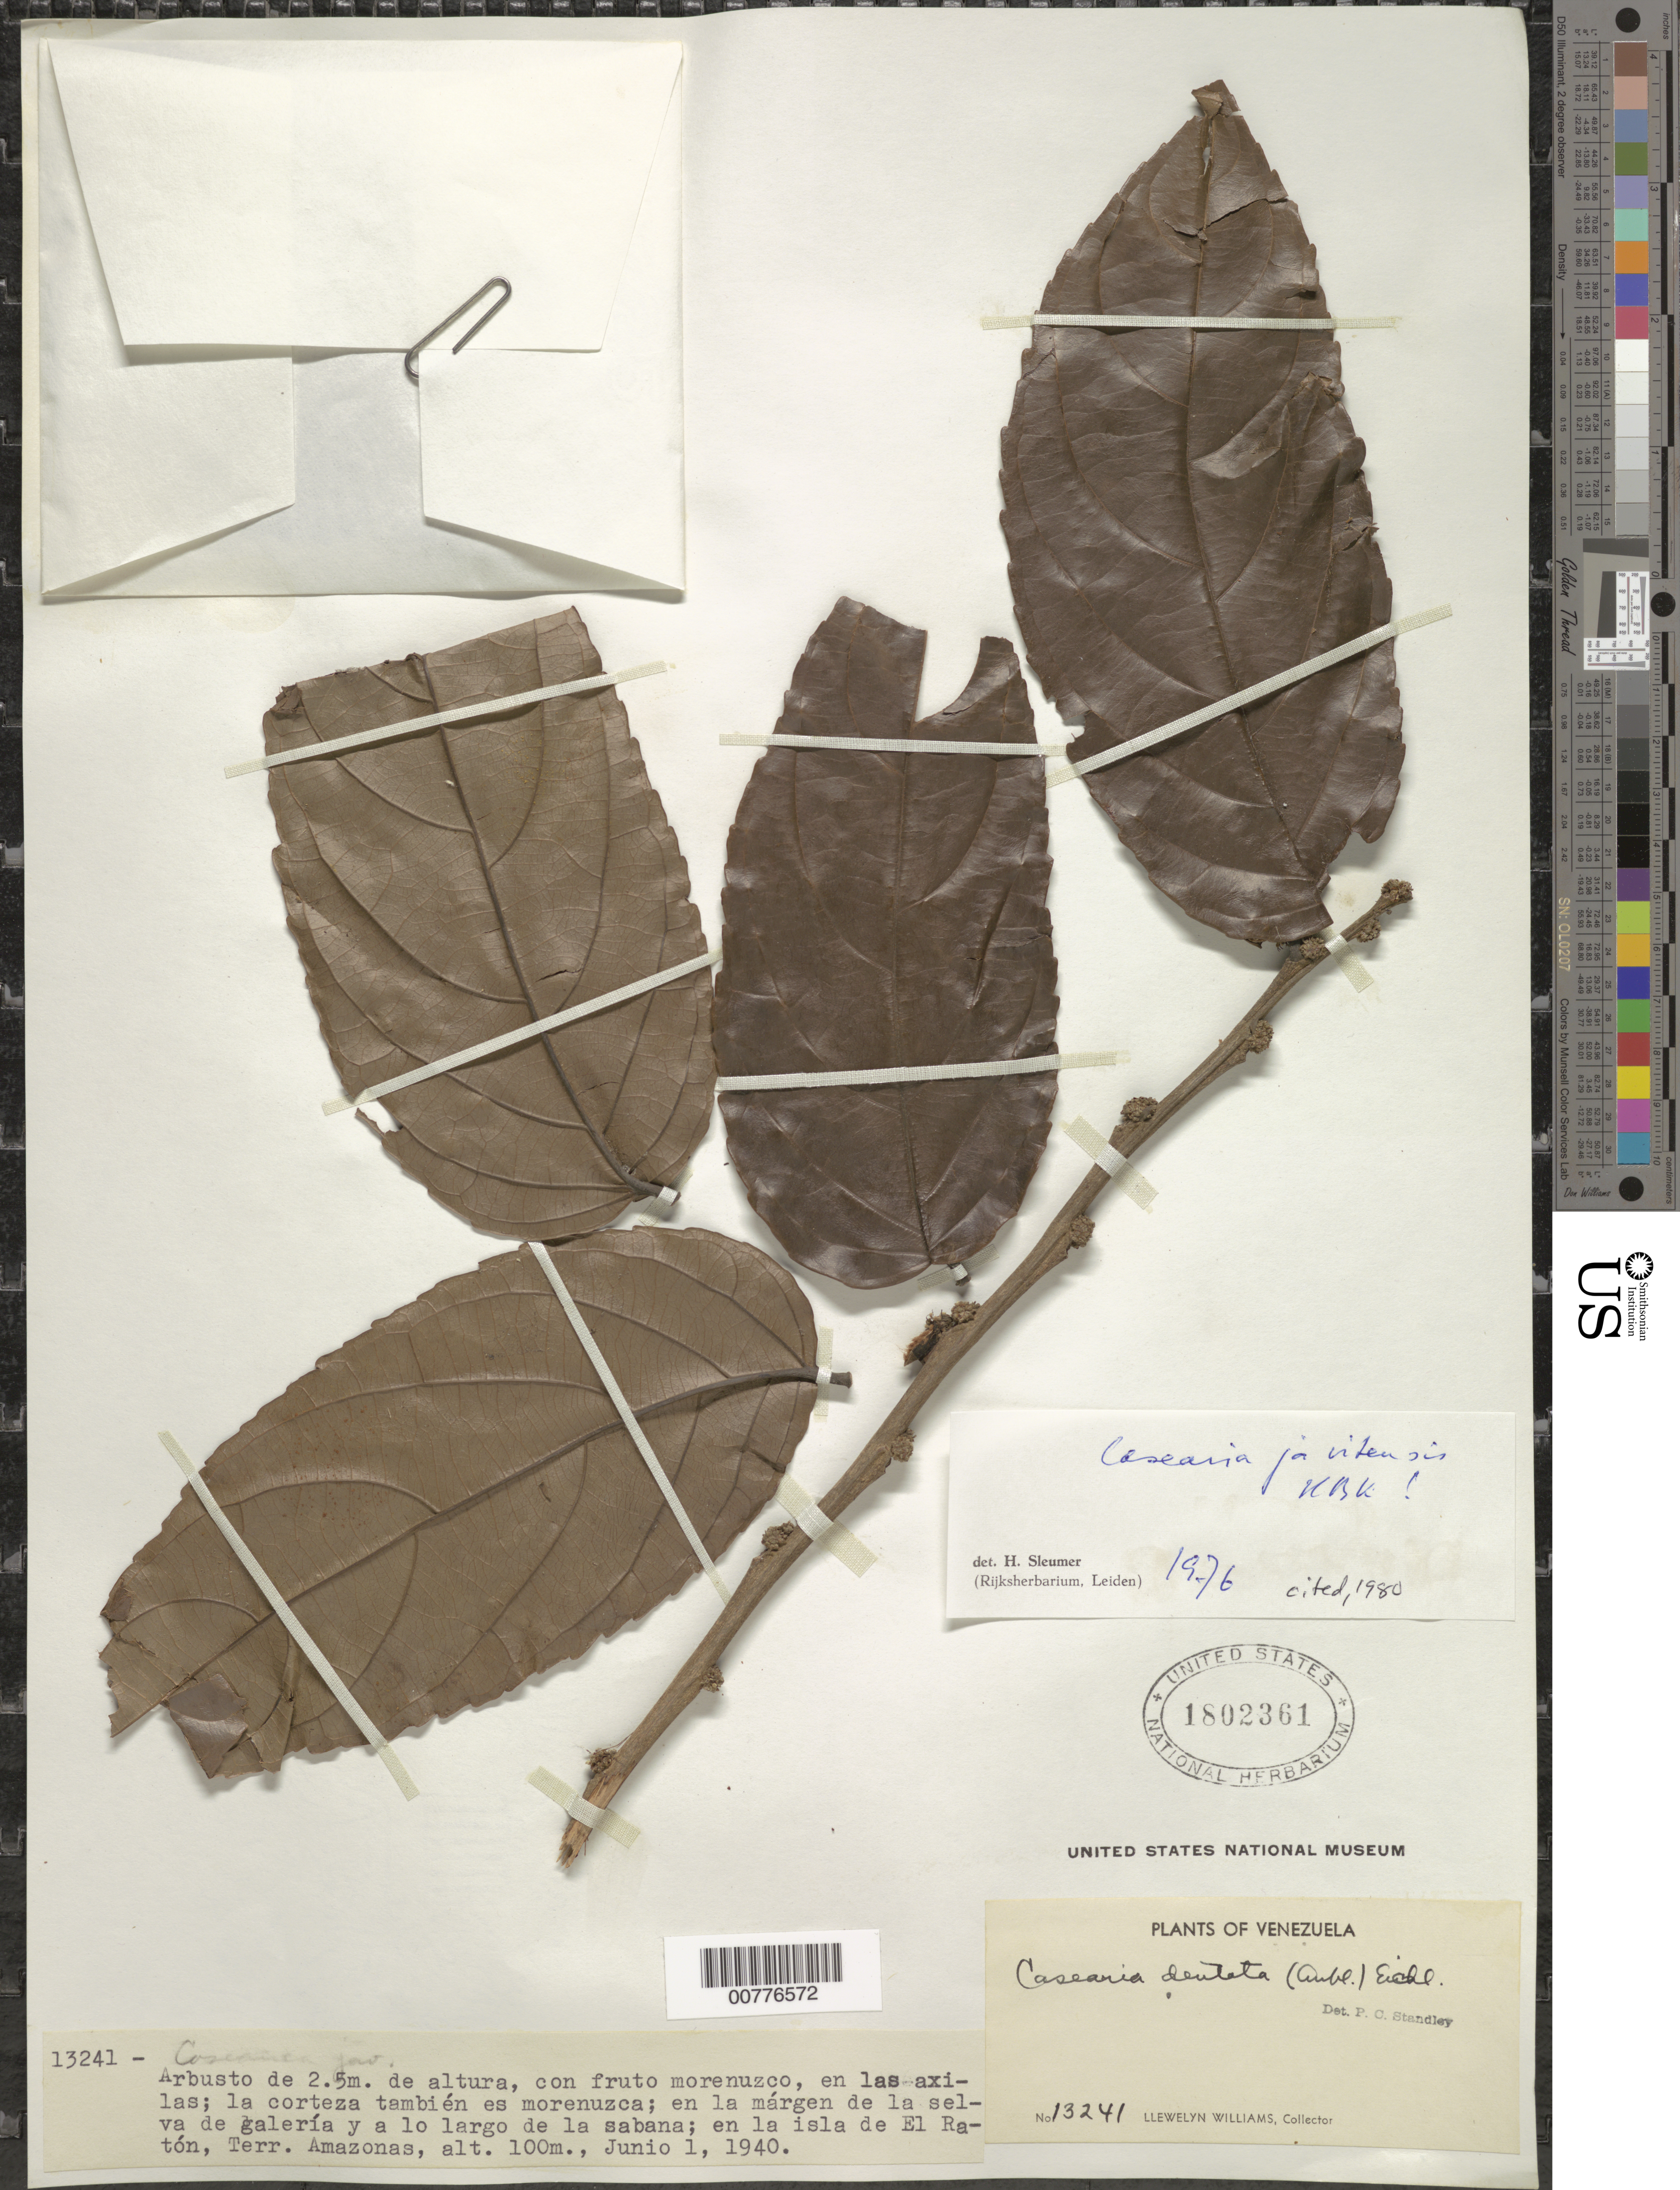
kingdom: Plantae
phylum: Tracheophyta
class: Magnoliopsida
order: Malpighiales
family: Salicaceae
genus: Piparea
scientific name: Piparea multiflora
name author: C.F. Gaertn.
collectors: Ll. Williams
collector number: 13241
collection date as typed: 1-Jun-40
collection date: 1940-06-01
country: Venezuela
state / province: Amazonas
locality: Isla de El Ratón, Alto Orinoco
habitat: Edge of gallery forest and savannah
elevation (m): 100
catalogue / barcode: US 1802361